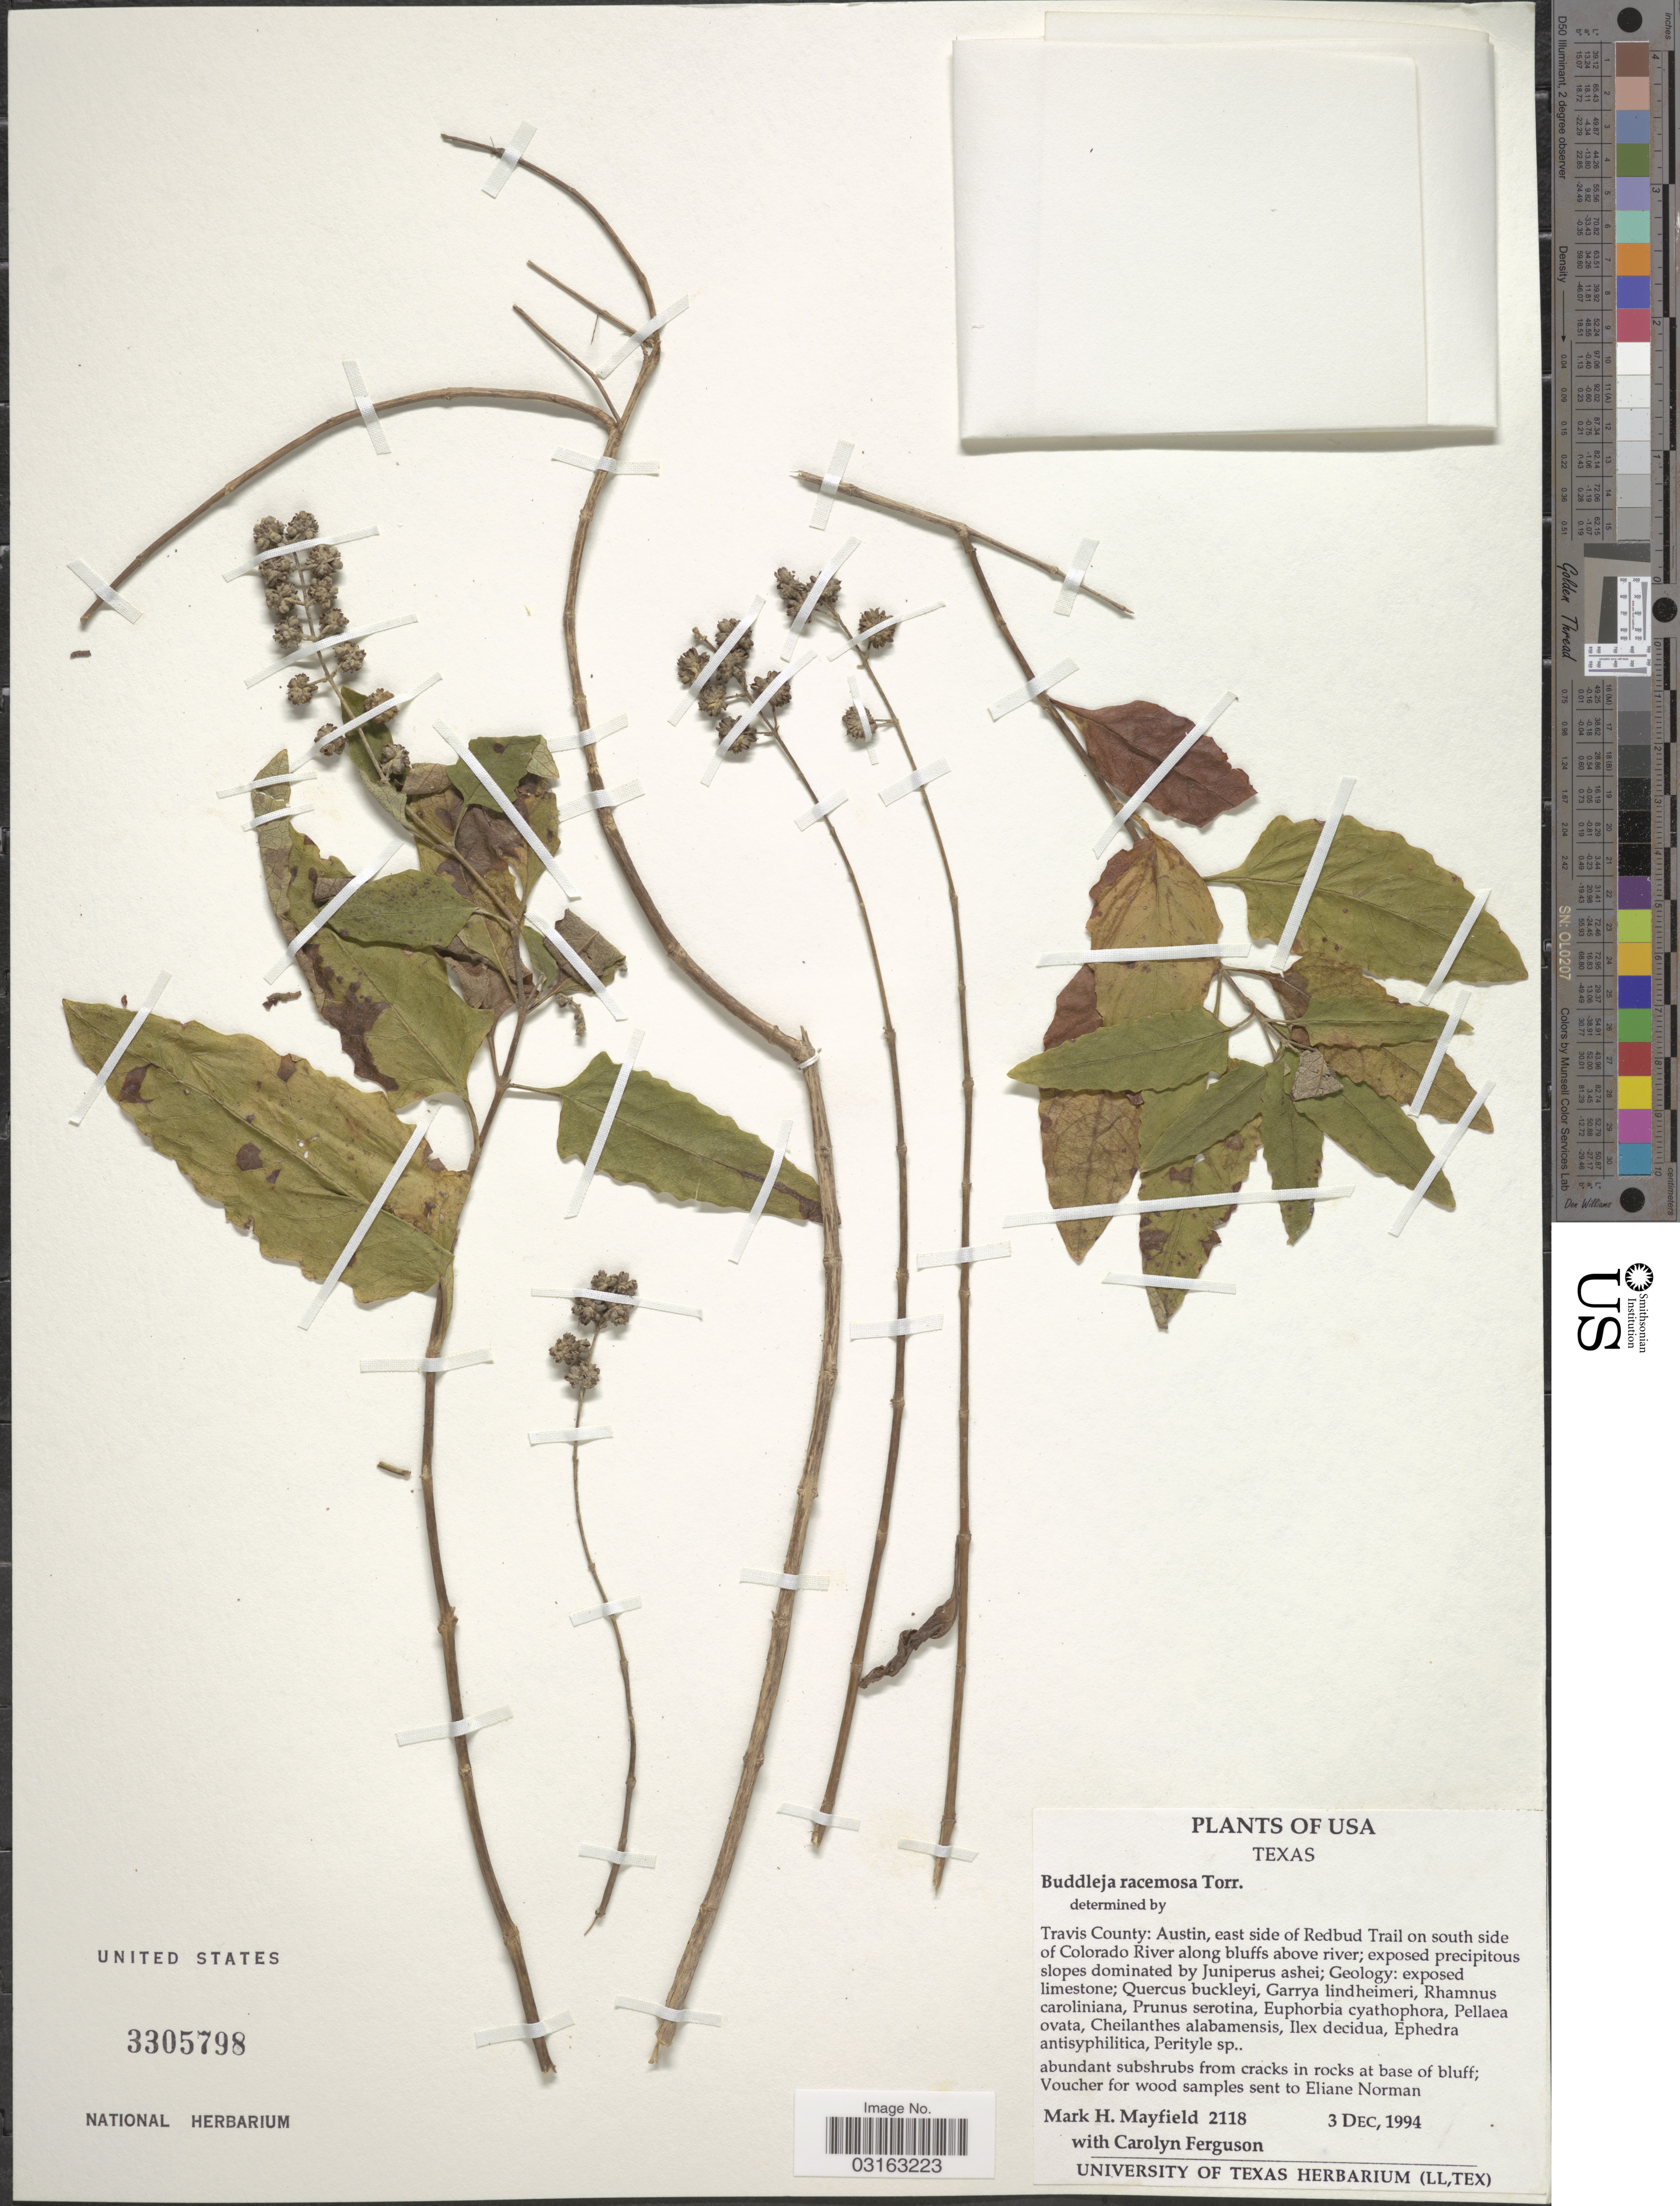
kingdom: Plantae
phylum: Tracheophyta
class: Magnoliopsida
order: Lamiales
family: Scrophulariaceae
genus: Buddleja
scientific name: Buddleja racemosa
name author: Torr.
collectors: M. H. Mayfield & C. Ferguson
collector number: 2118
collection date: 1994-12-03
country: United States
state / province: Texas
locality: Travis County: Austin, east side of Redbud Trail on south side of Colorado River along bluffs above river.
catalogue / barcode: US 3305798